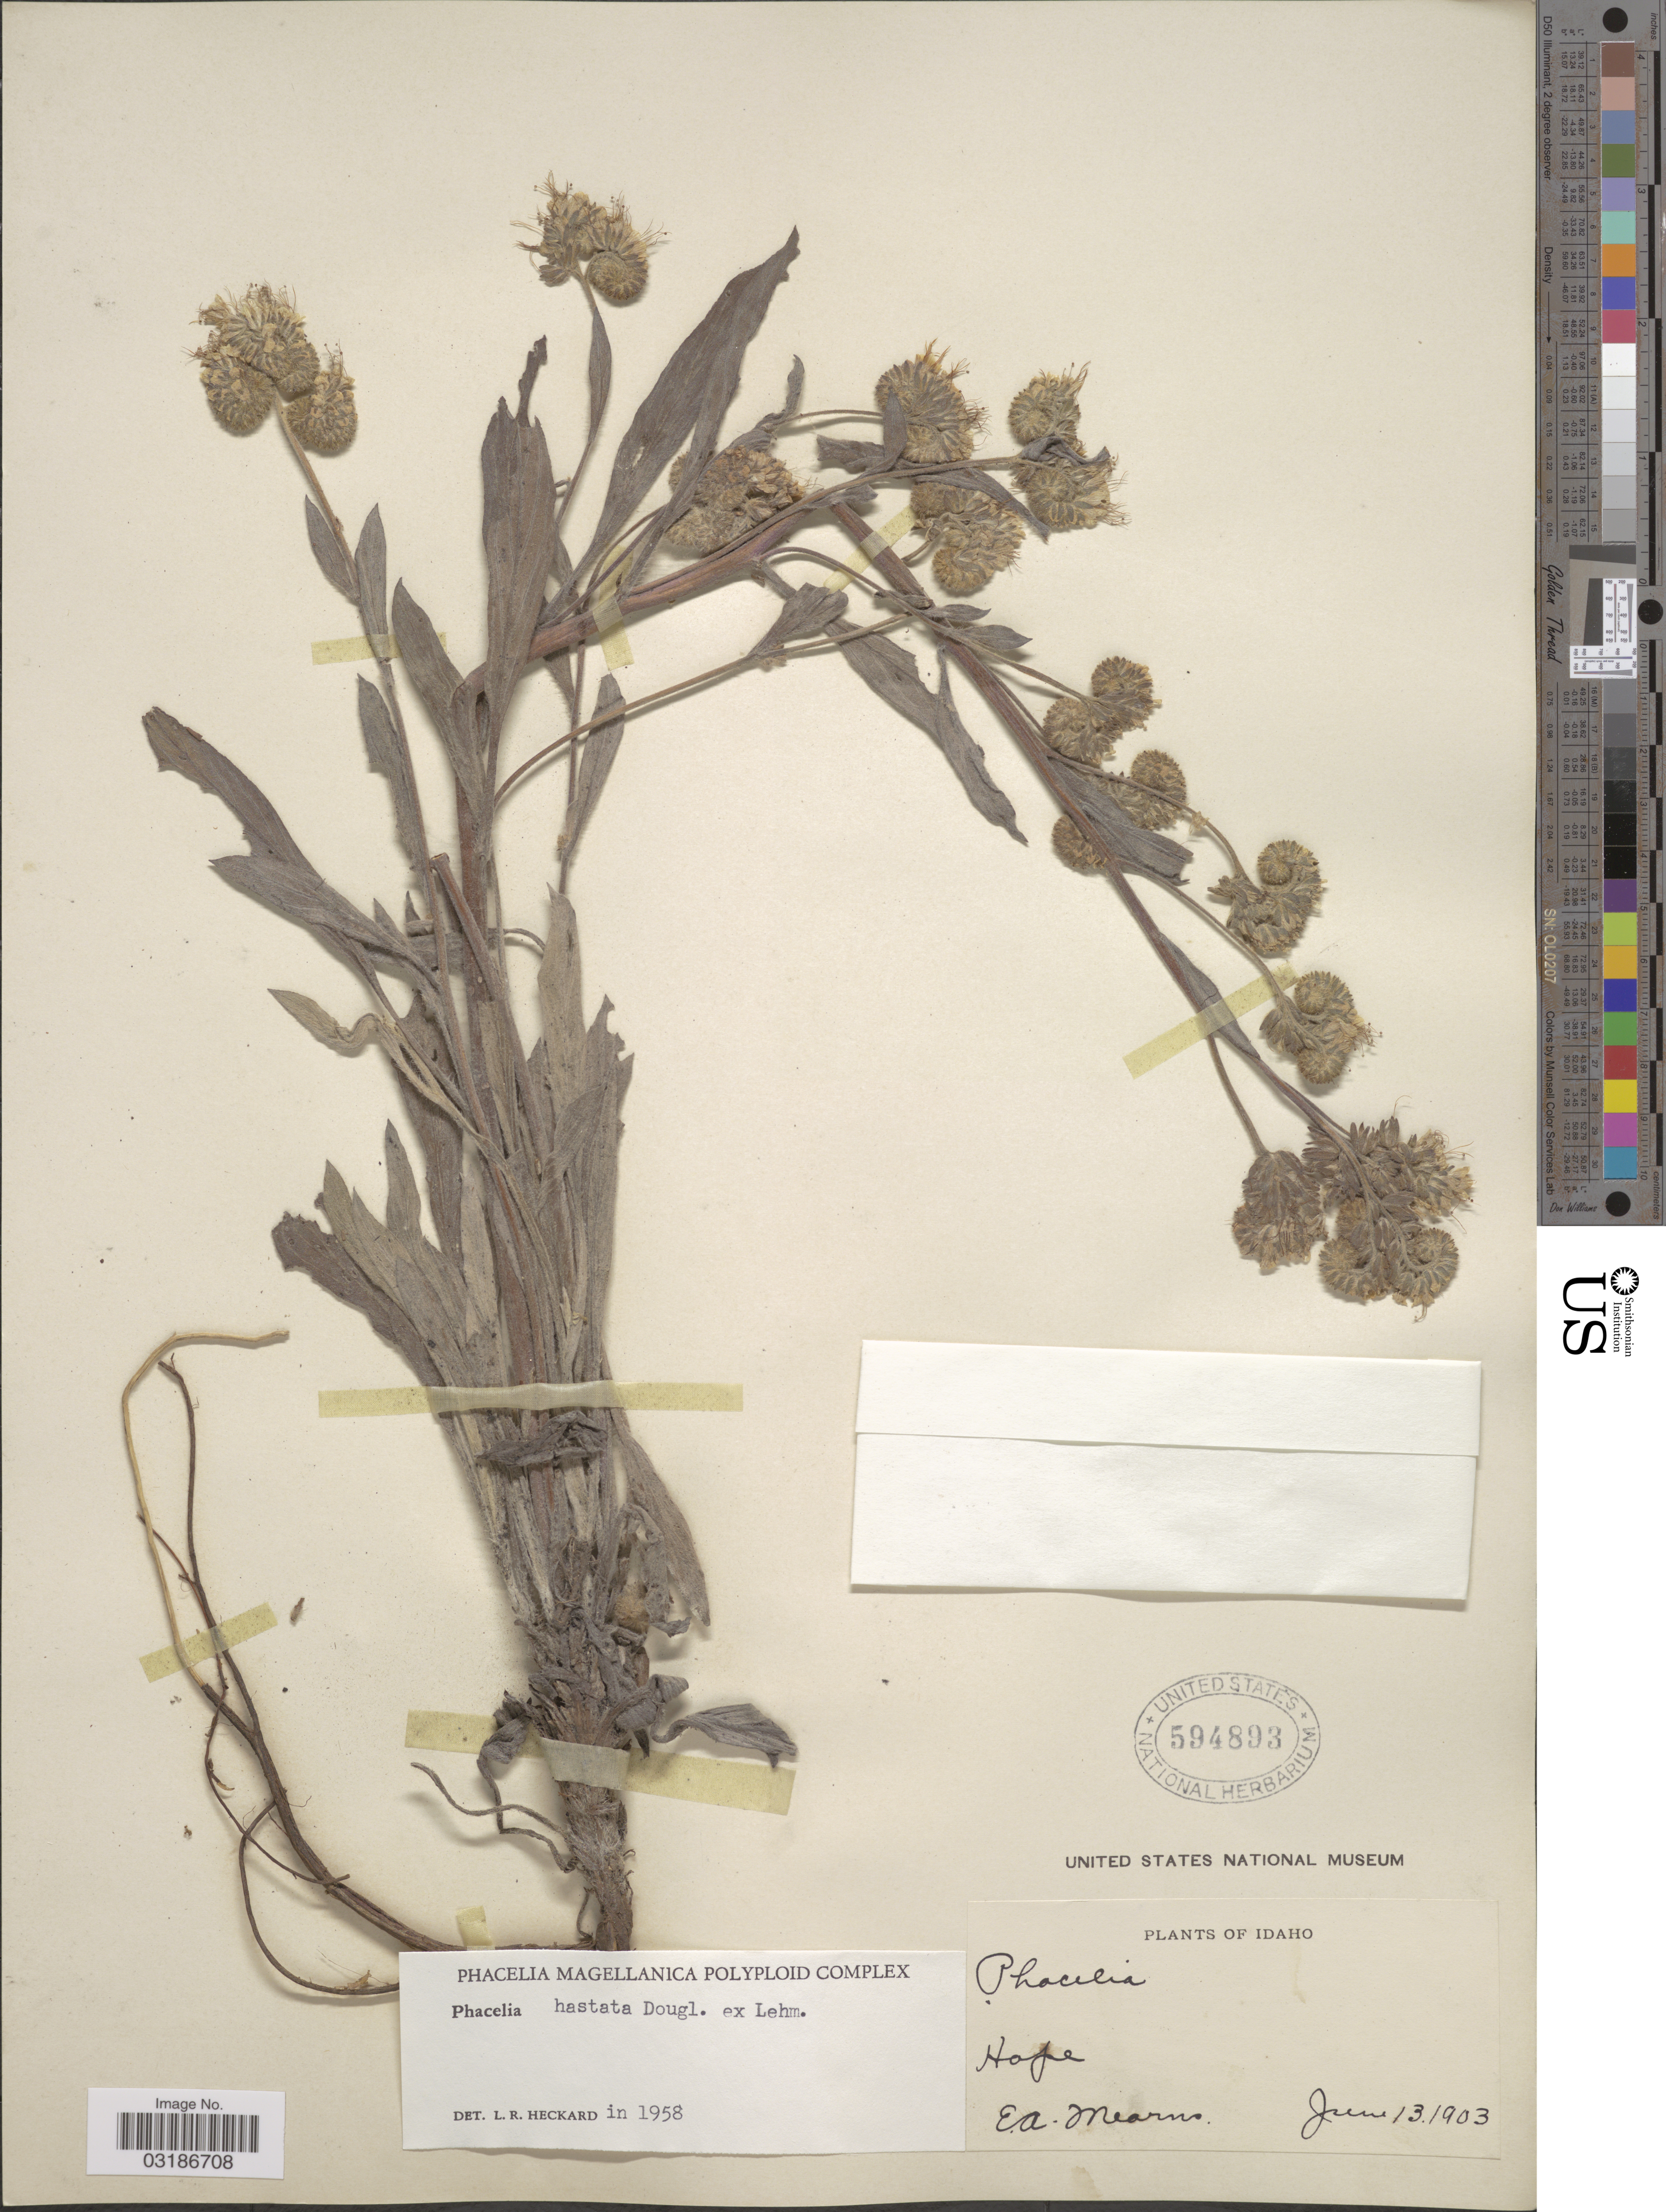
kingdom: Plantae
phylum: Tracheophyta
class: Magnoliopsida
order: Boraginales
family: Hydrophyllaceae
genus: Phacelia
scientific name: Phacelia hastata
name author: Douglas ex Lehm.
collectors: E. A. Mearns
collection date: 1903-06-13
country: United States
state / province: Idaho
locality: Hope.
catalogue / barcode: US 594893